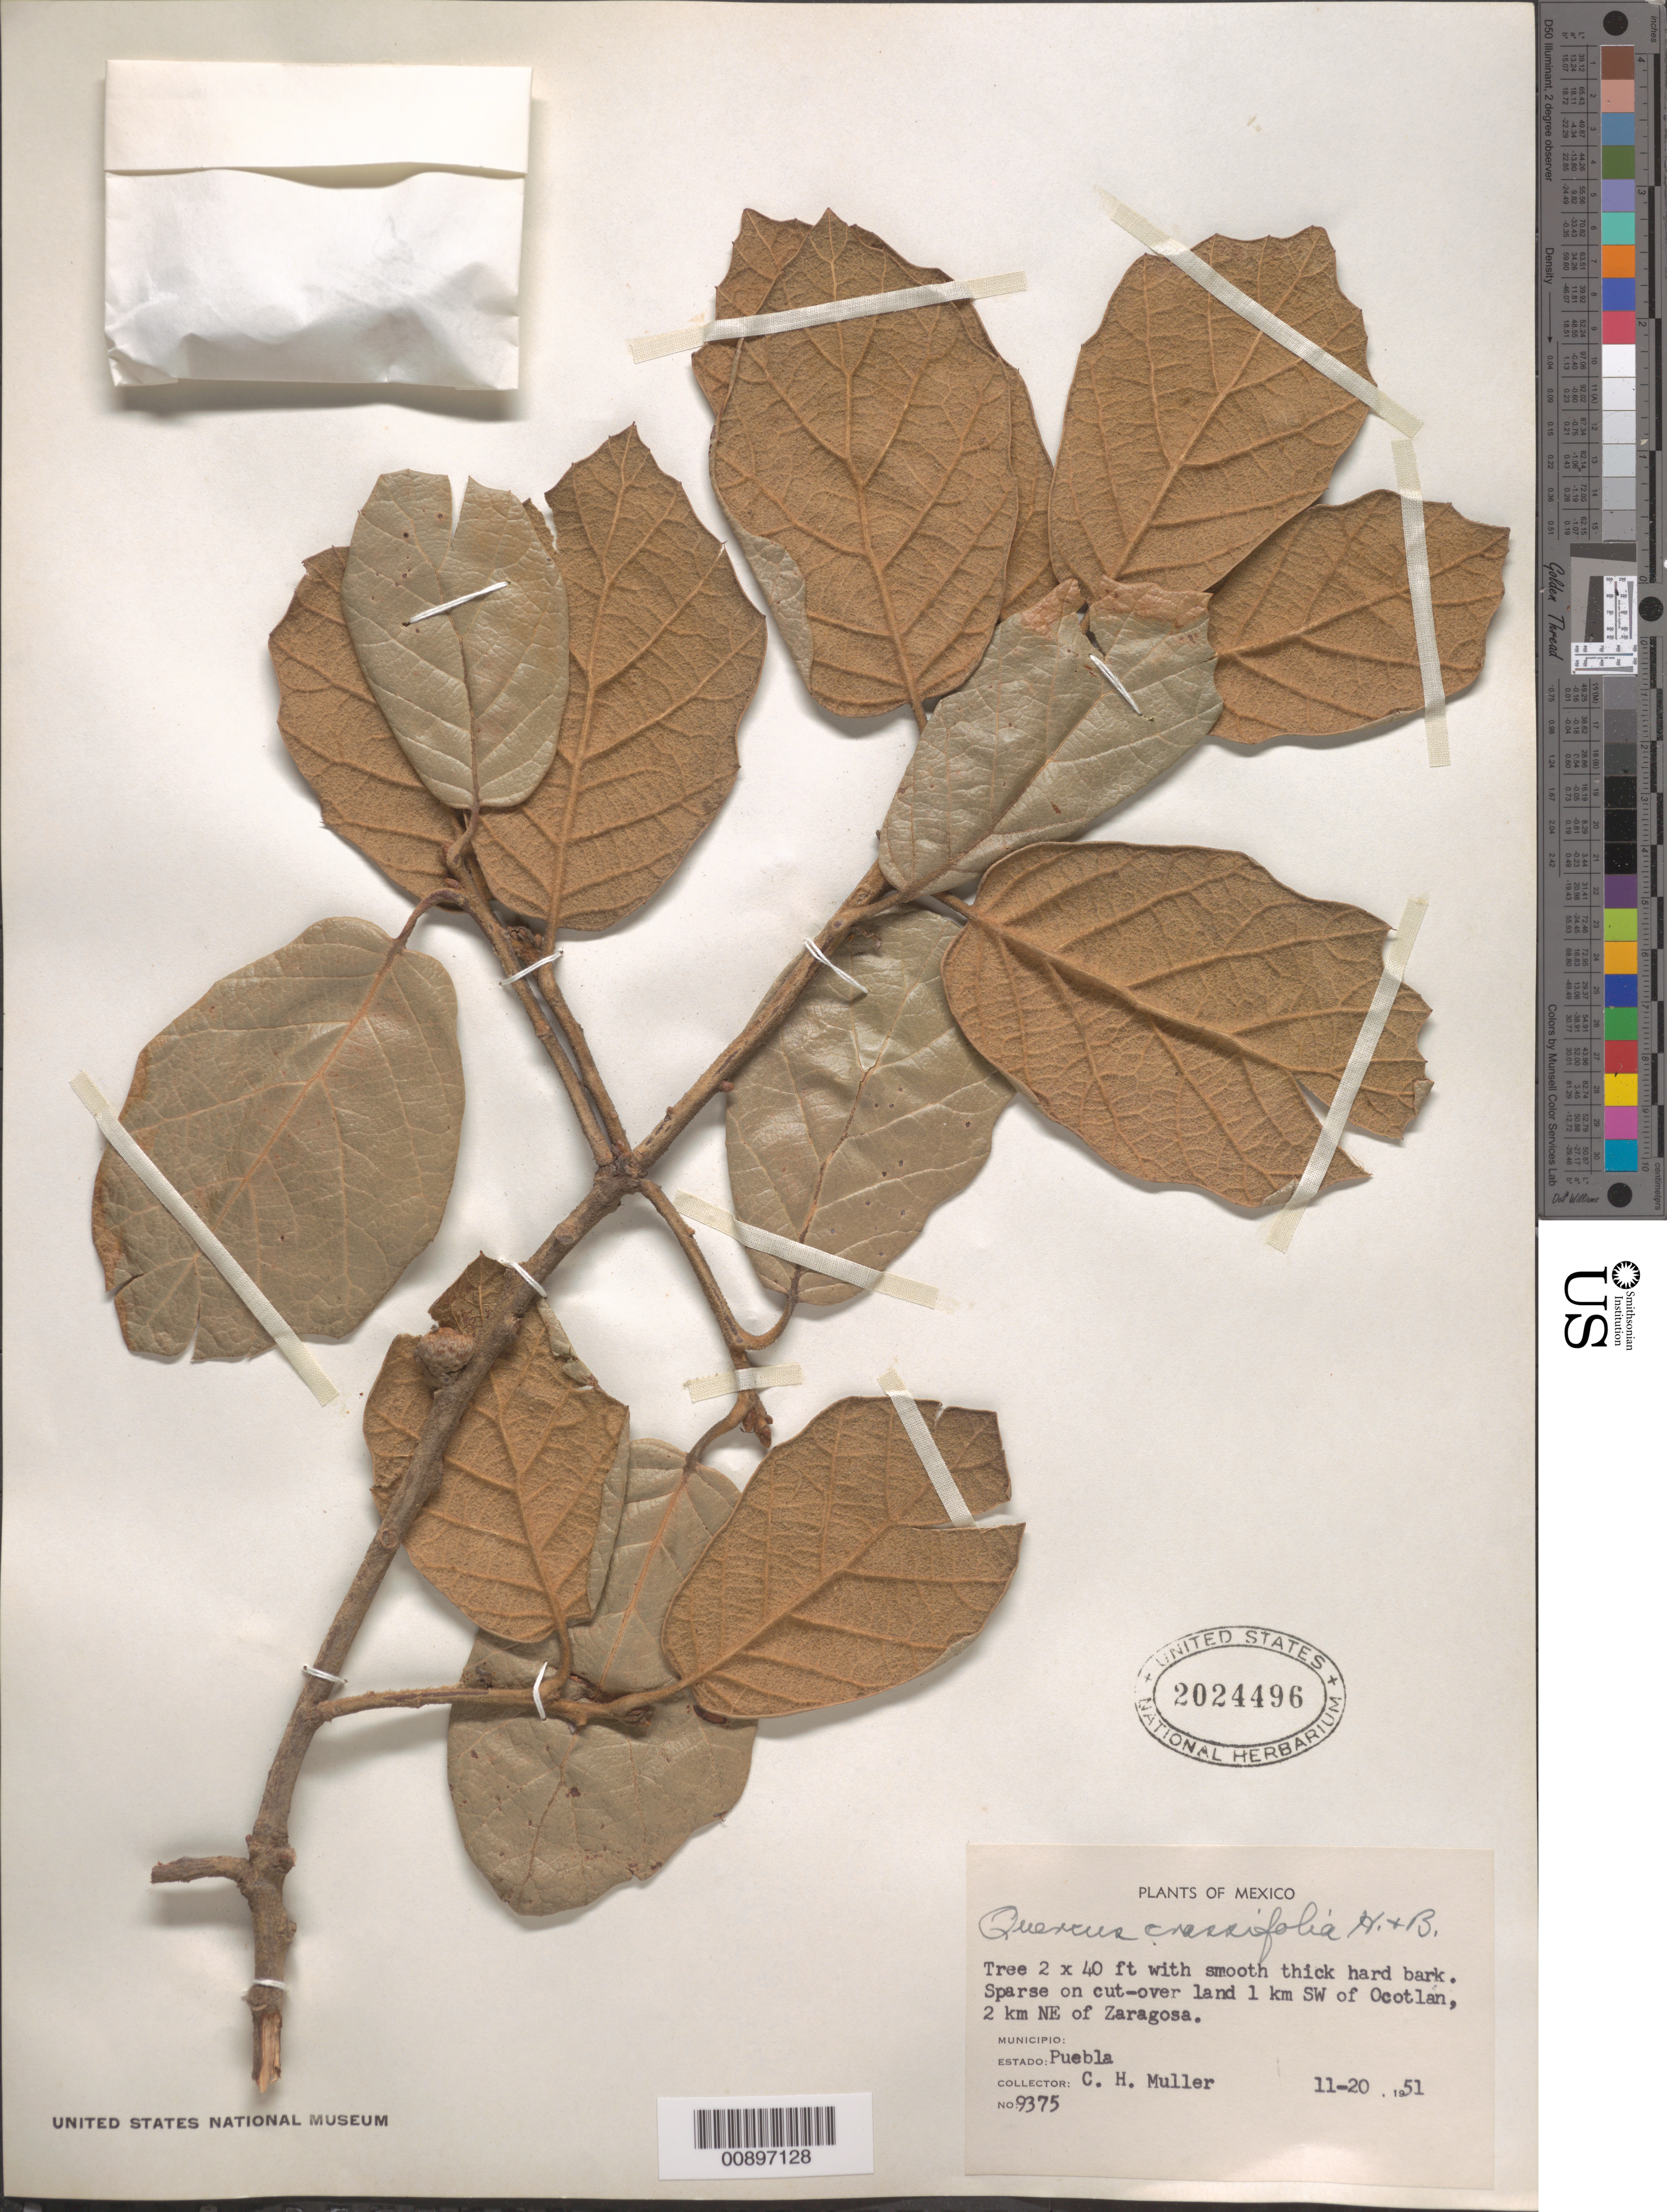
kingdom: Plantae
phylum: Tracheophyta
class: Magnoliopsida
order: Fagales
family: Fagaceae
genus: Quercus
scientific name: Quercus crassifolia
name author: Humb. & Bonpl.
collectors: C. H. Muller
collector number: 9375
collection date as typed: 20 Nov 1951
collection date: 1951-11-20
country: Mexico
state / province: Puebla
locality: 1 km SW of Ocotlán, 2 km NE of Zaragosa, Estado de Puebla.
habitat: On cut-over land.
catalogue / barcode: US 2024496